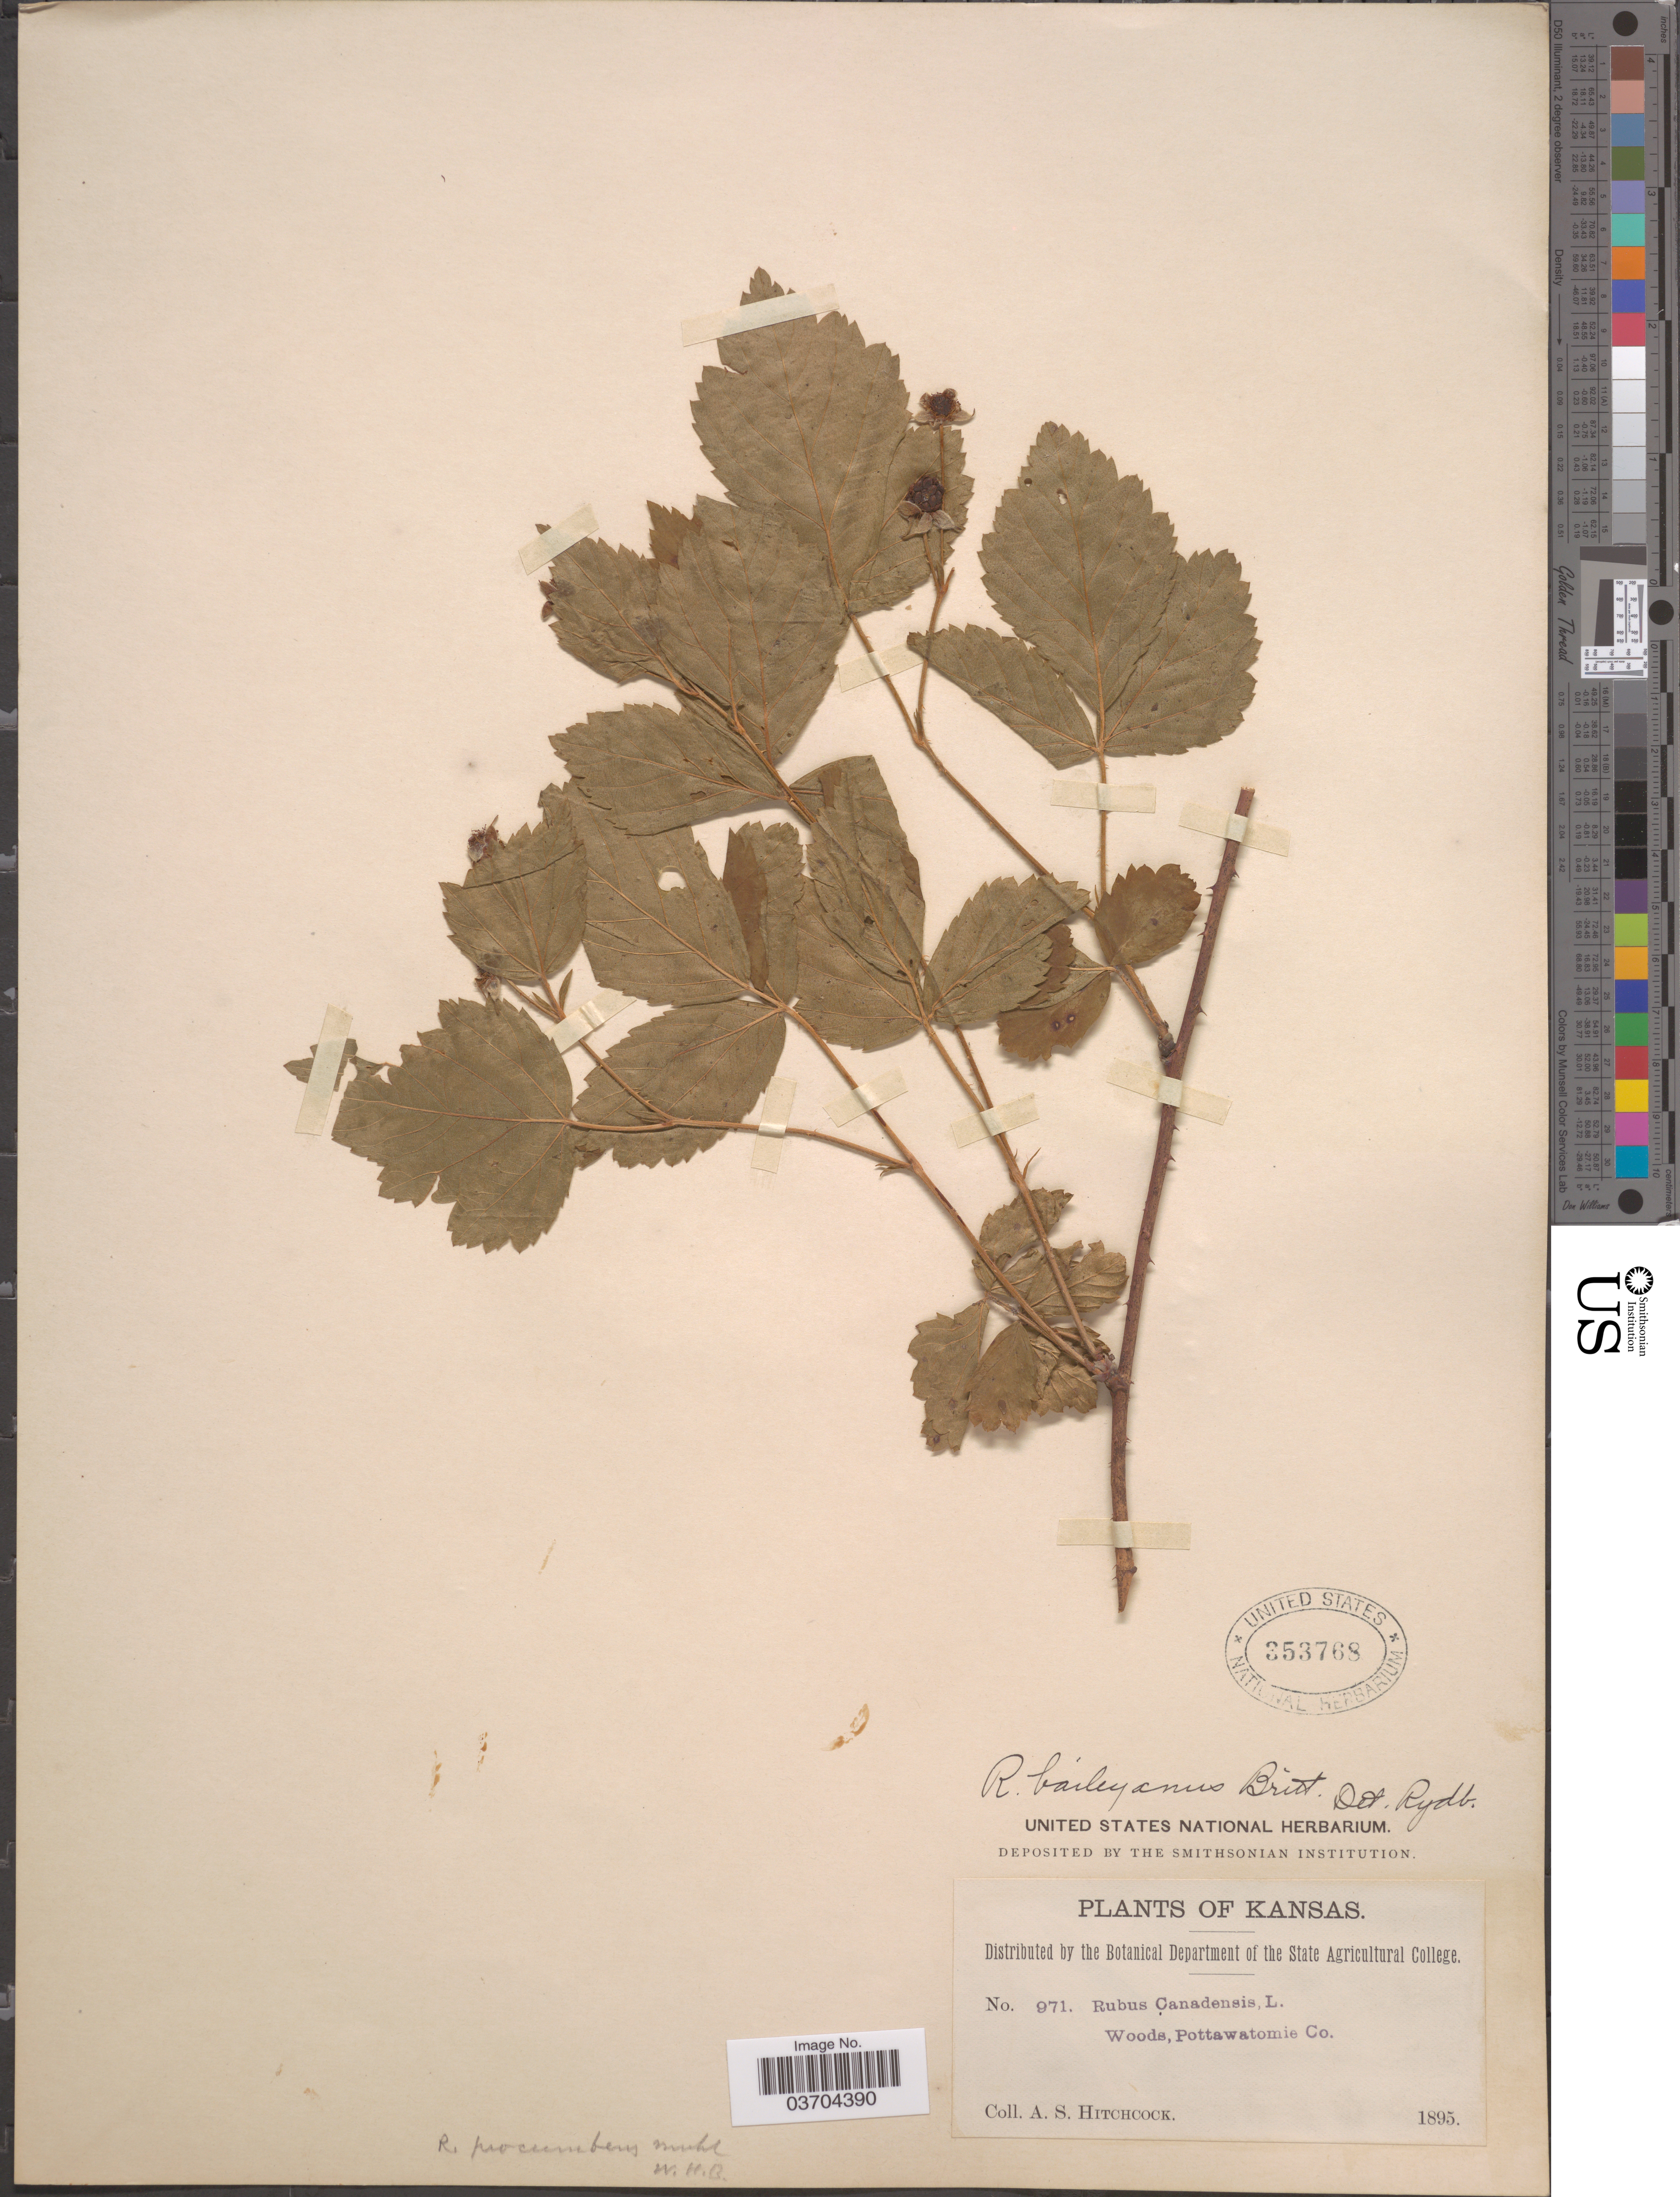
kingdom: Plantae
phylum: Tracheophyta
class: Magnoliopsida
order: Rosales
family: Rosaceae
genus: Rubus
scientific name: Rubus baileyanus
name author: Britton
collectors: A. S. Hitchcock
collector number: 971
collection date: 1895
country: United States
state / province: Kansas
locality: Pottawatomie Co.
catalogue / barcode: US 353768